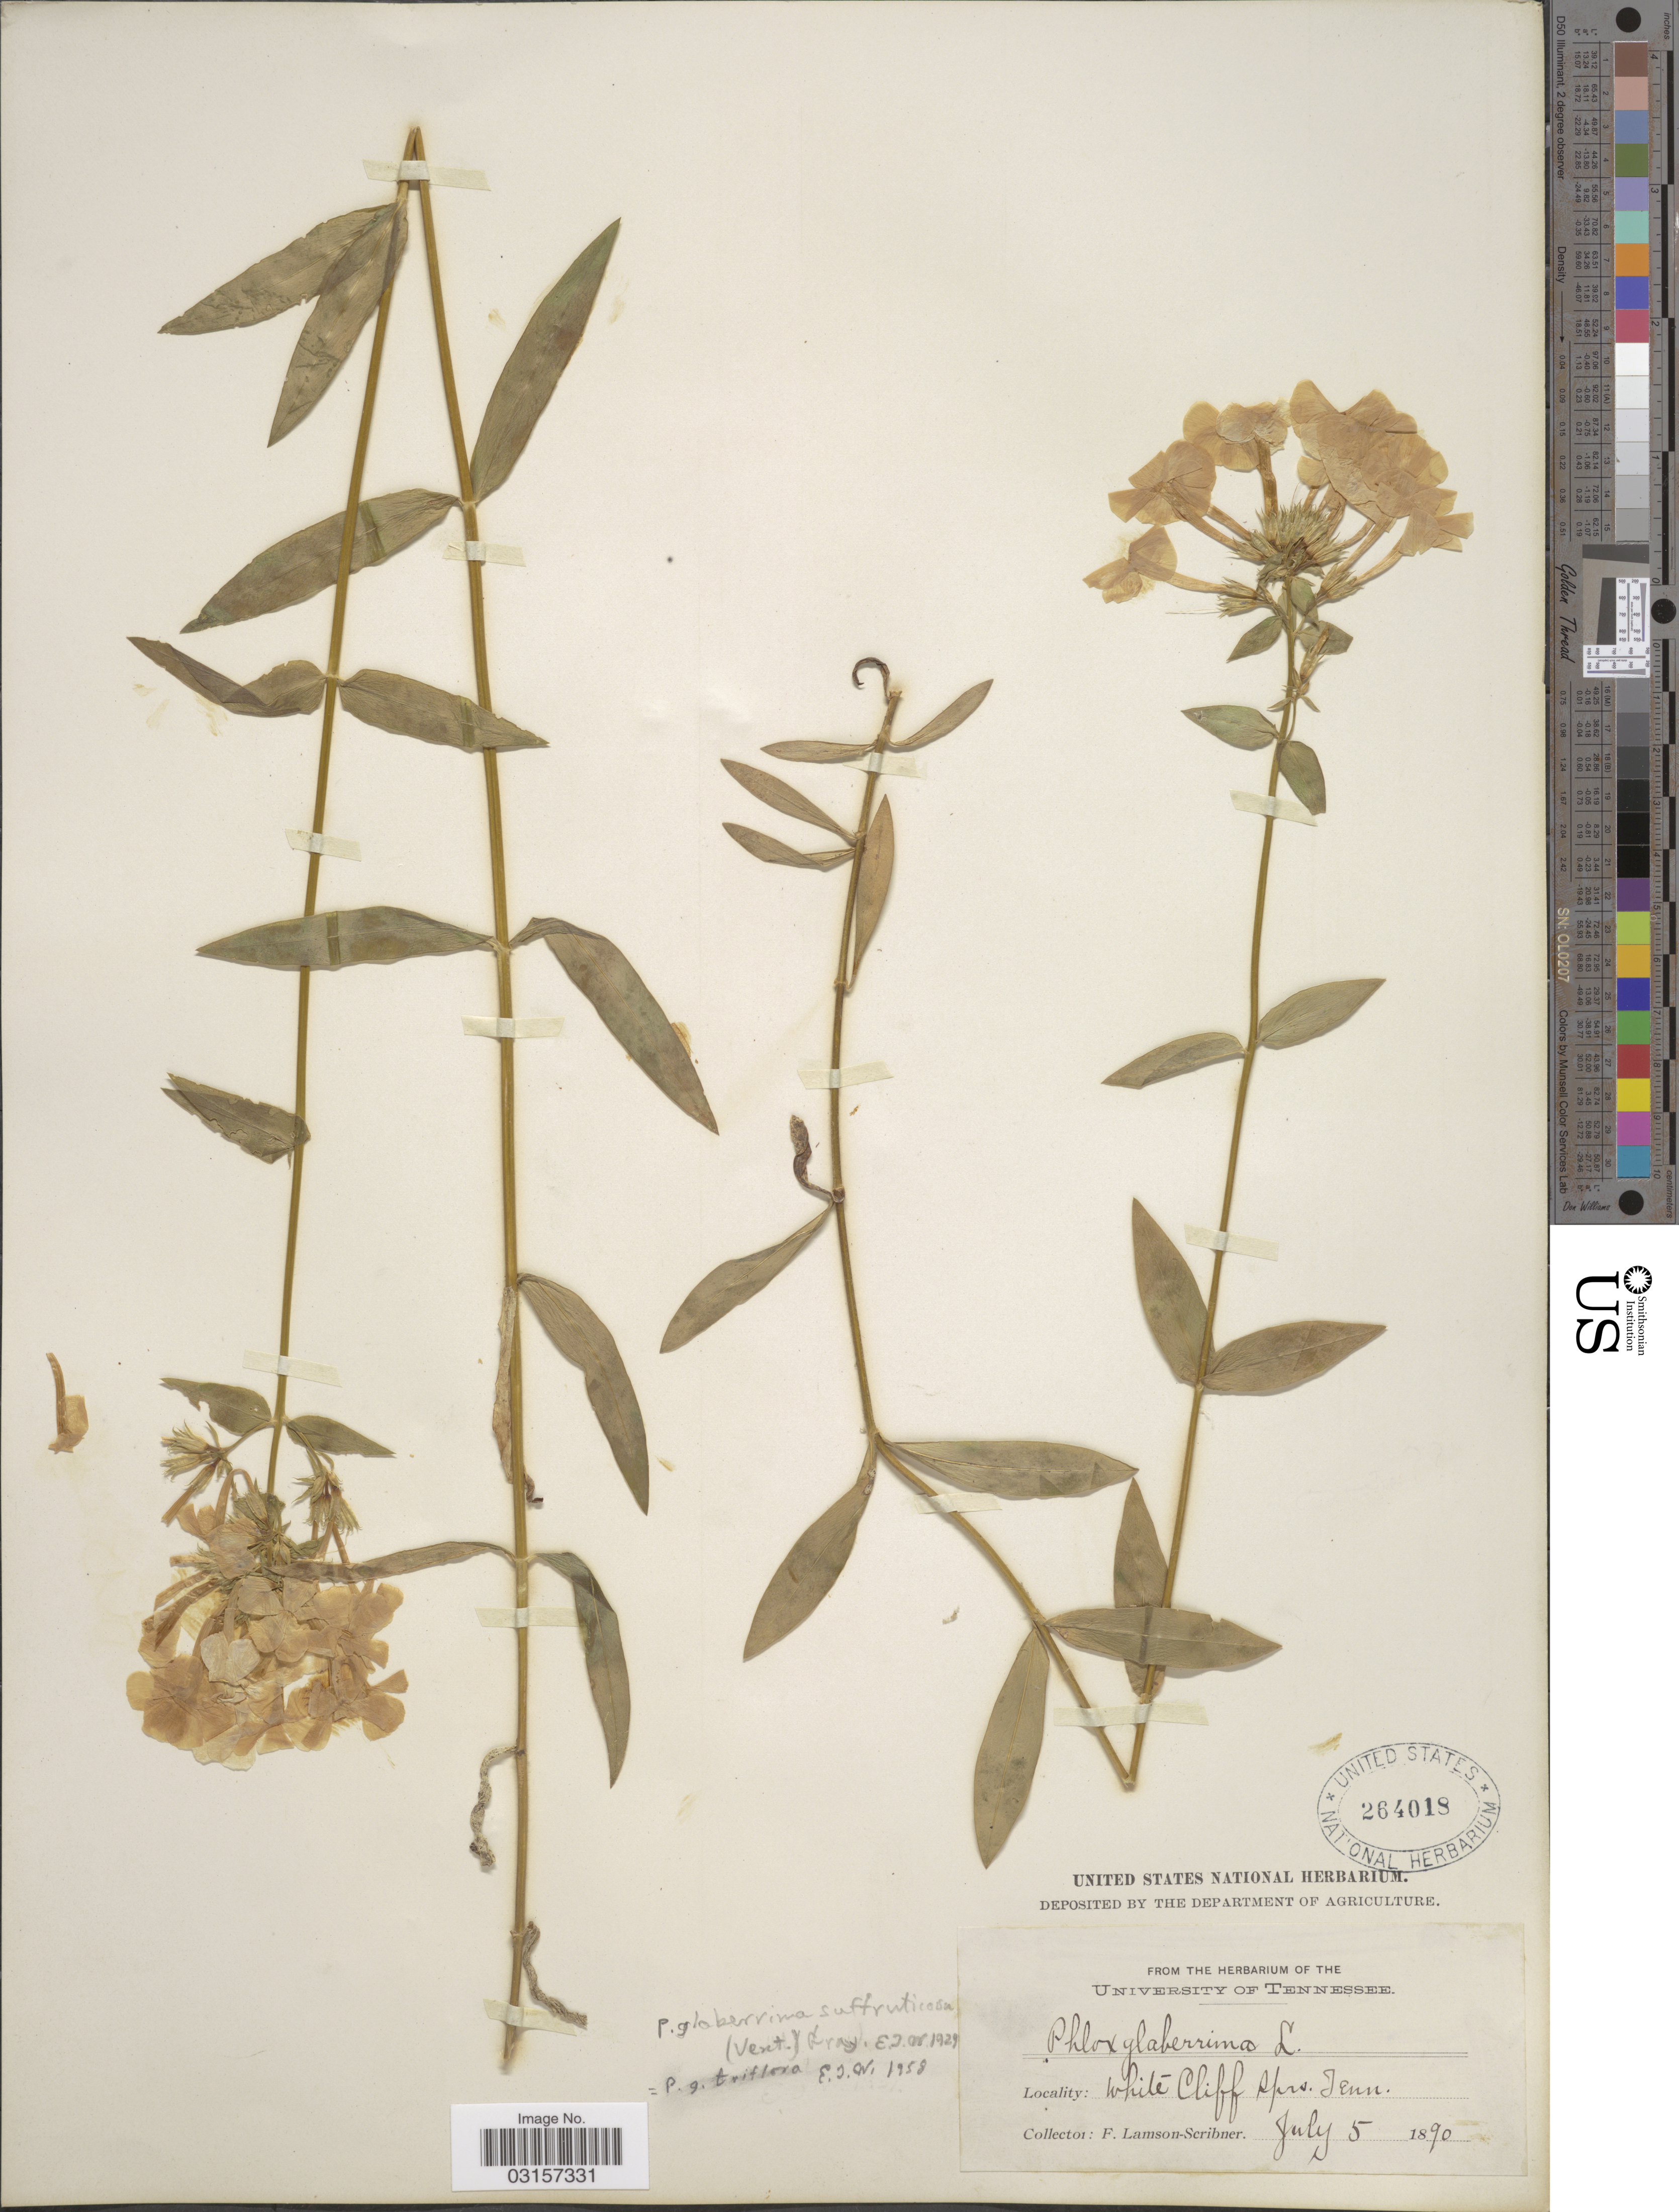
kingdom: Plantae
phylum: Tracheophyta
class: Magnoliopsida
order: Ericales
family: Polemoniaceae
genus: Phlox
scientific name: Phlox glaberrima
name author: L.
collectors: F. Lamson-Scribner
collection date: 1890-07-05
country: United States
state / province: Tennessee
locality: White Cliff Sprs. Tenn.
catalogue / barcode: US 264018